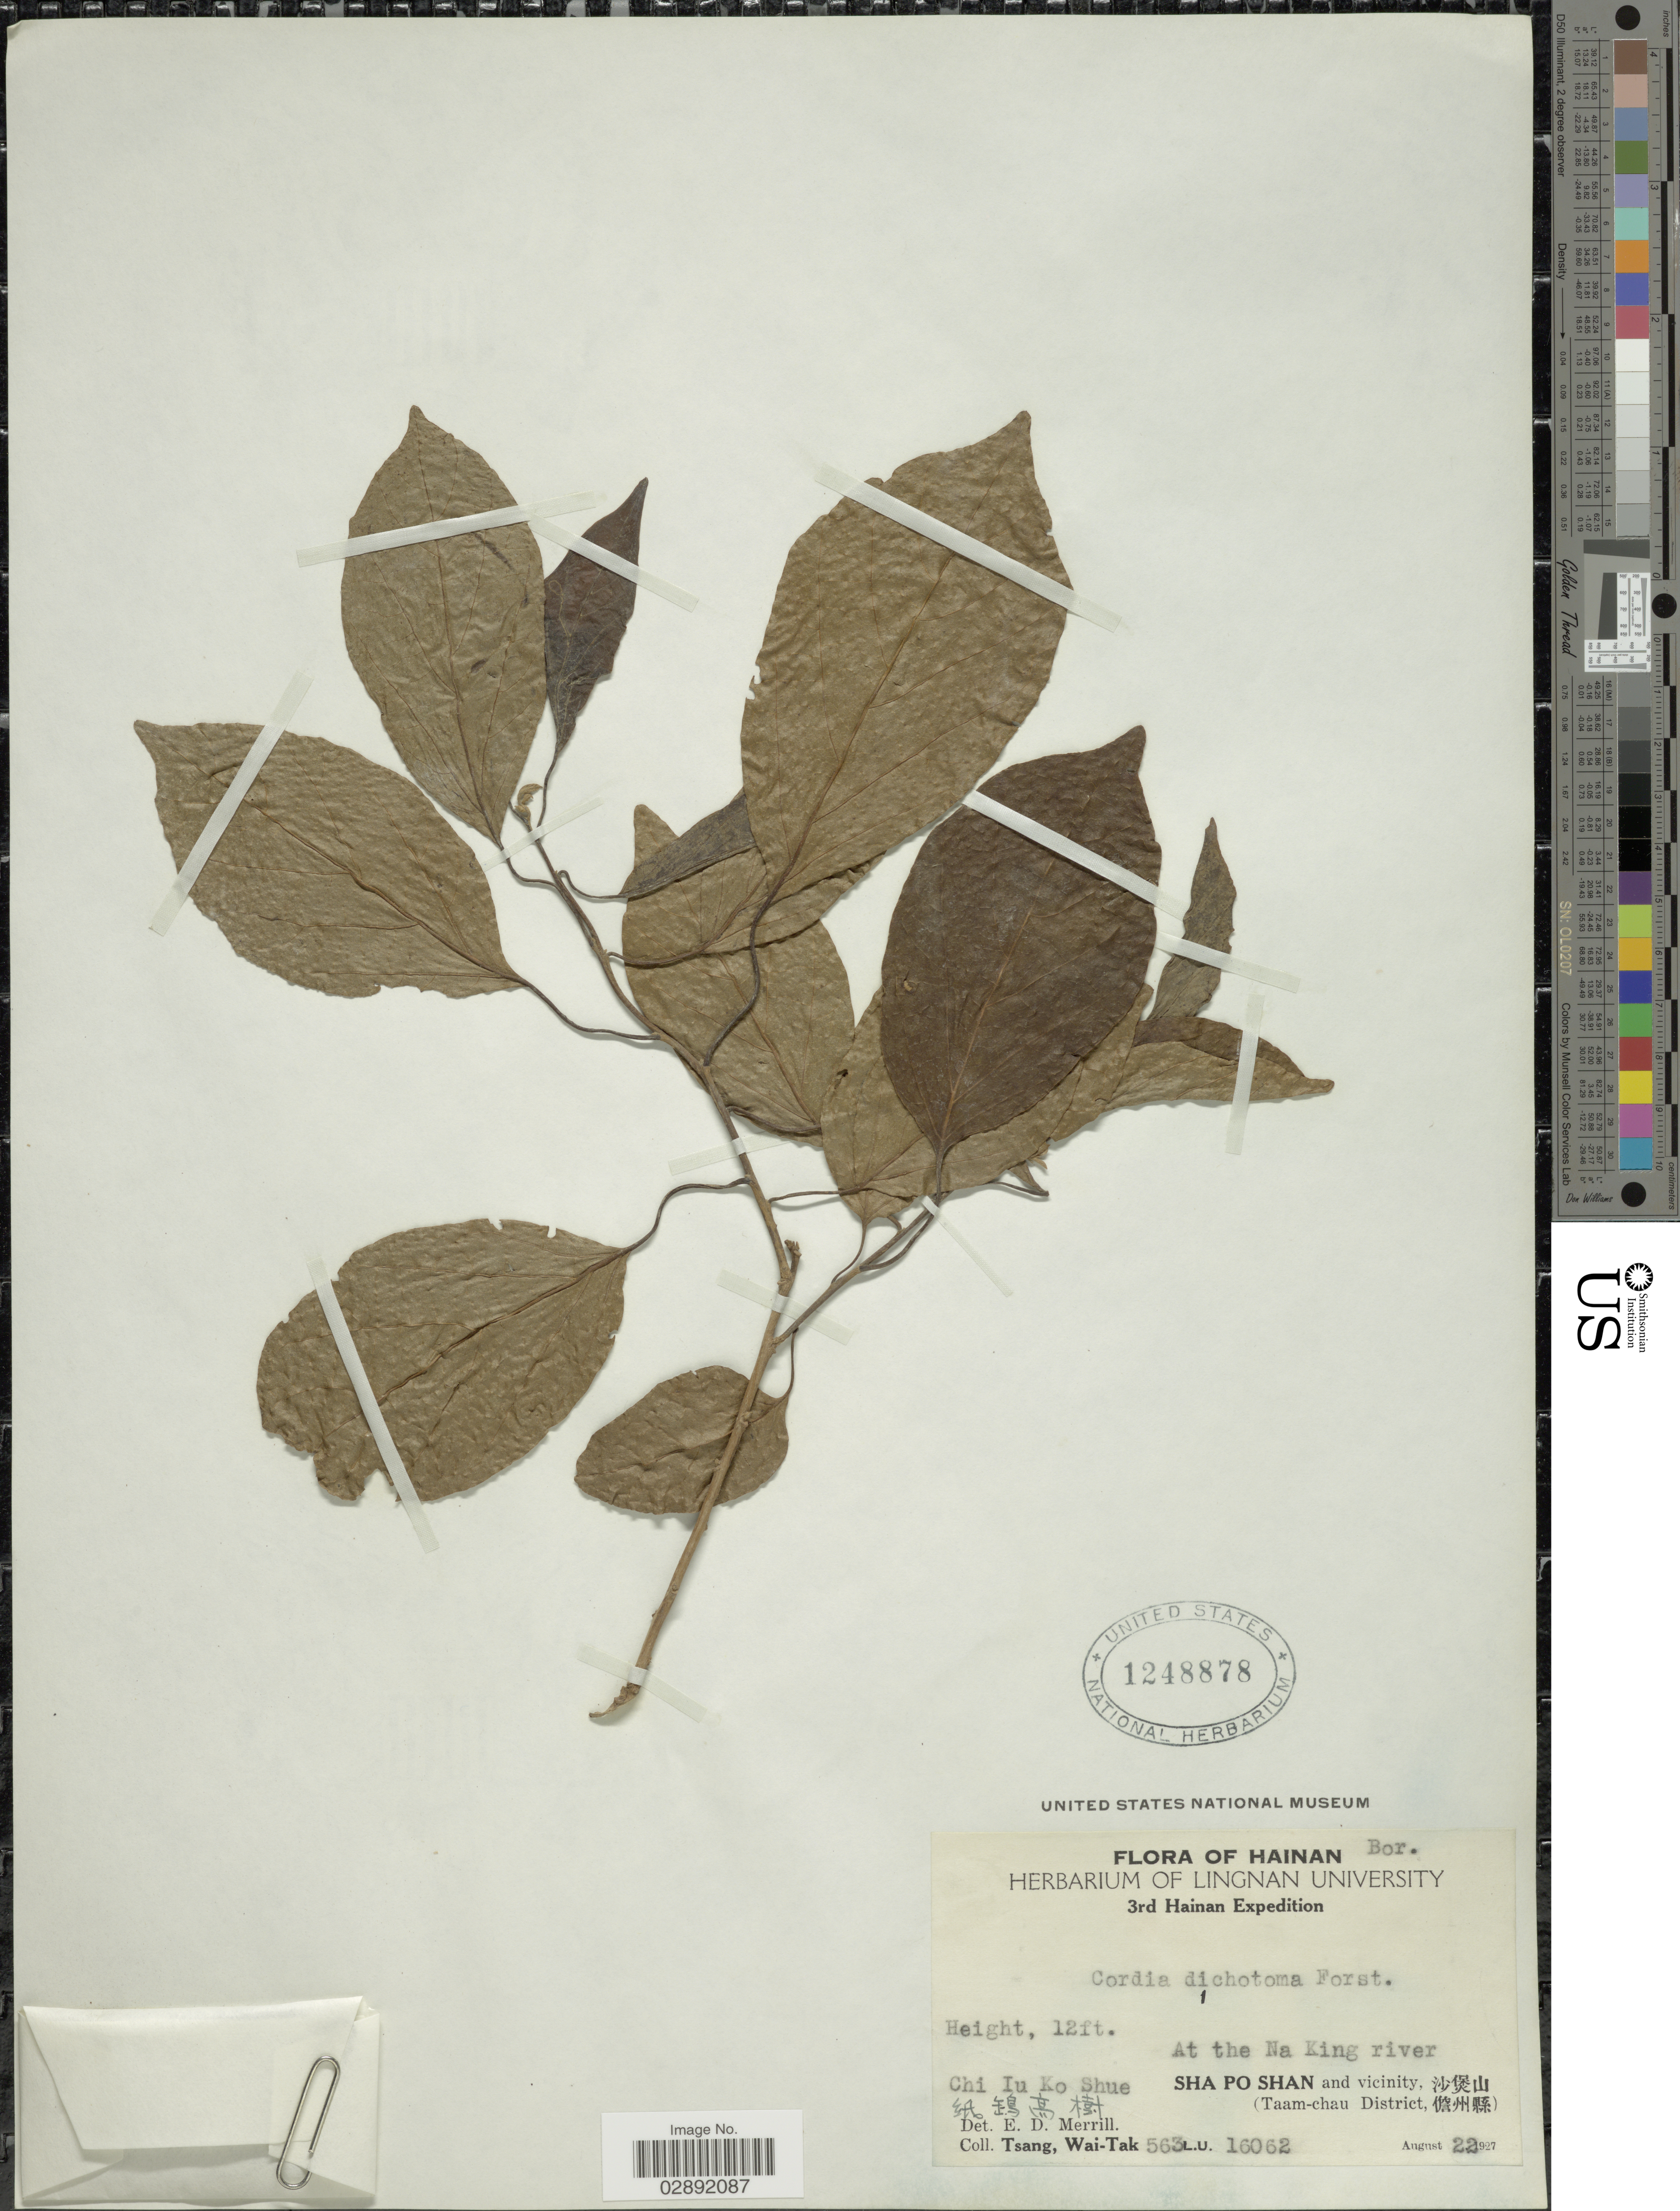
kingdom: Plantae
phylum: Tracheophyta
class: Magnoliopsida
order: Boraginales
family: Cordiaceae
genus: Cordia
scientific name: Cordia dichotoma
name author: G. Forst.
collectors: W. T. Tsang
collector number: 563L.U.16062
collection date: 1927-08-23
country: China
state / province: Hainan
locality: At the Na King river, Chi Iu Ko Shue, At the Na King River, Sha Po Shan and vicinity (Taam-chau District).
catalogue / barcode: US 1248878